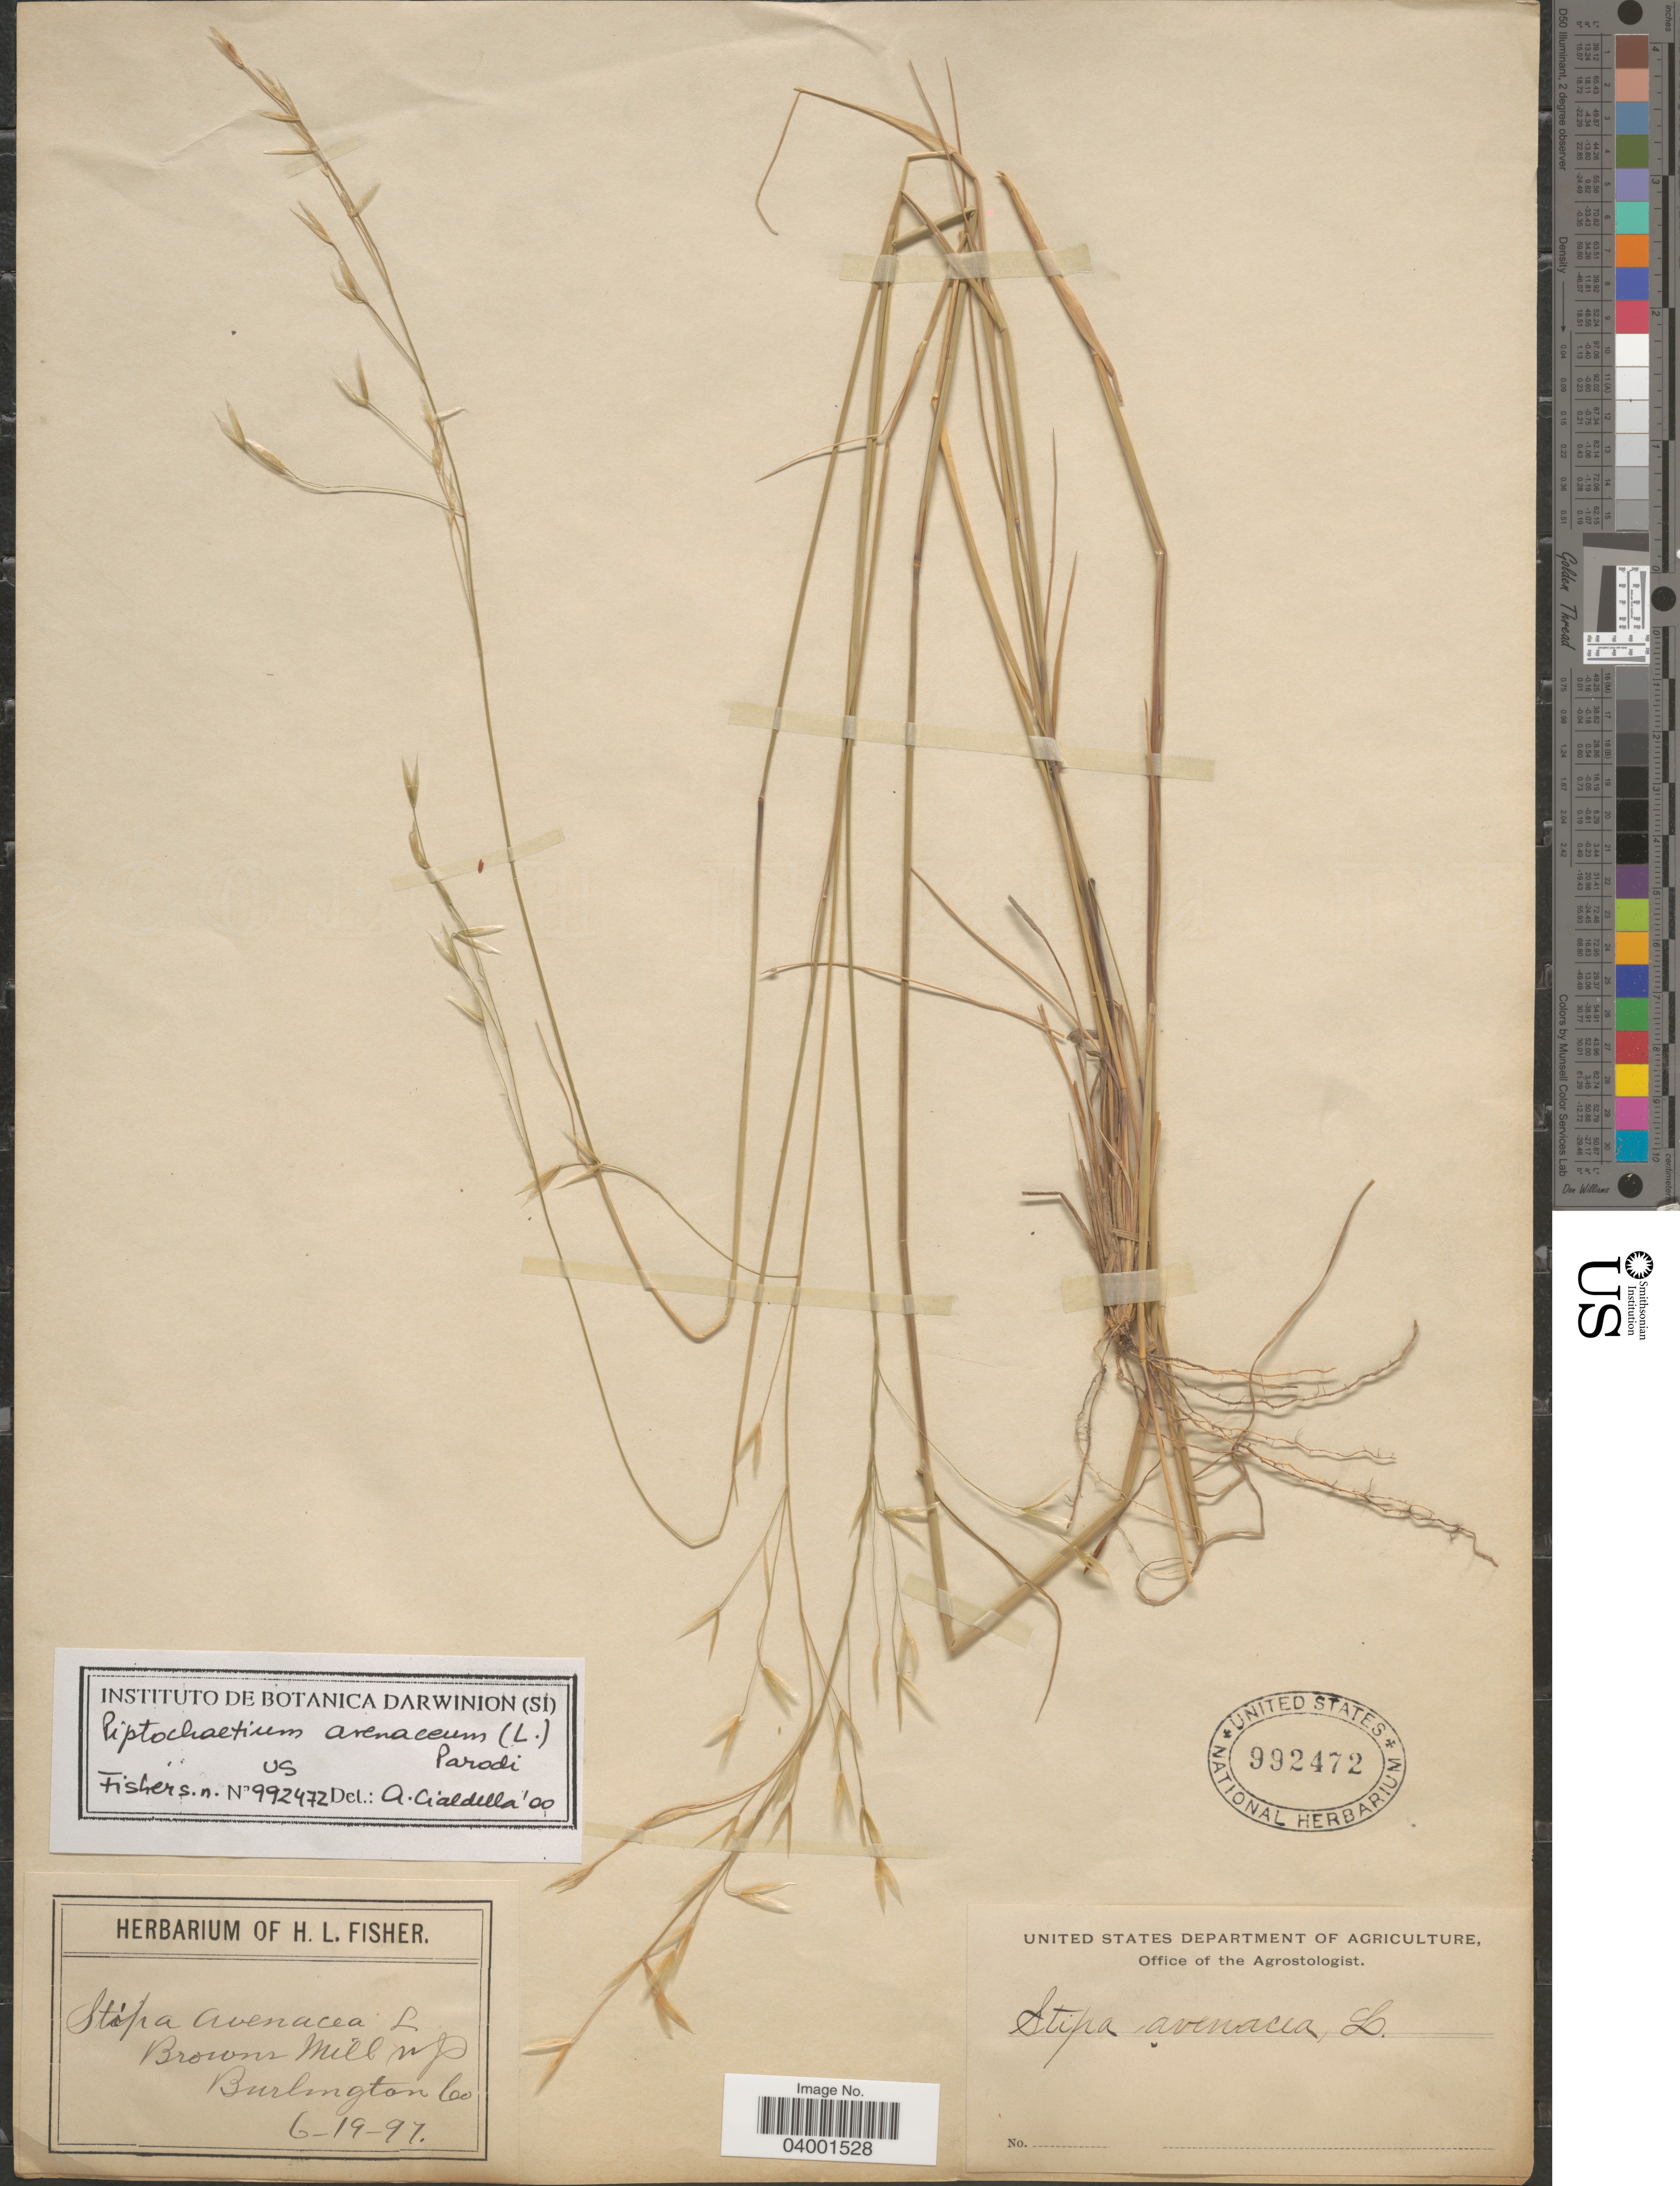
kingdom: Plantae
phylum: Tracheophyta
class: Liliopsida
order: Poales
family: Poaceae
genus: Piptochaetium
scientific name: Piptochaetium avenaceum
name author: (L.) Parodi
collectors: ex herb. of H. L. Fisher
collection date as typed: Transcribed d/m/y: 19/6/97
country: United States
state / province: New Jersey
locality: Browns Mill. Burlington Co.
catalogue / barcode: US 992472